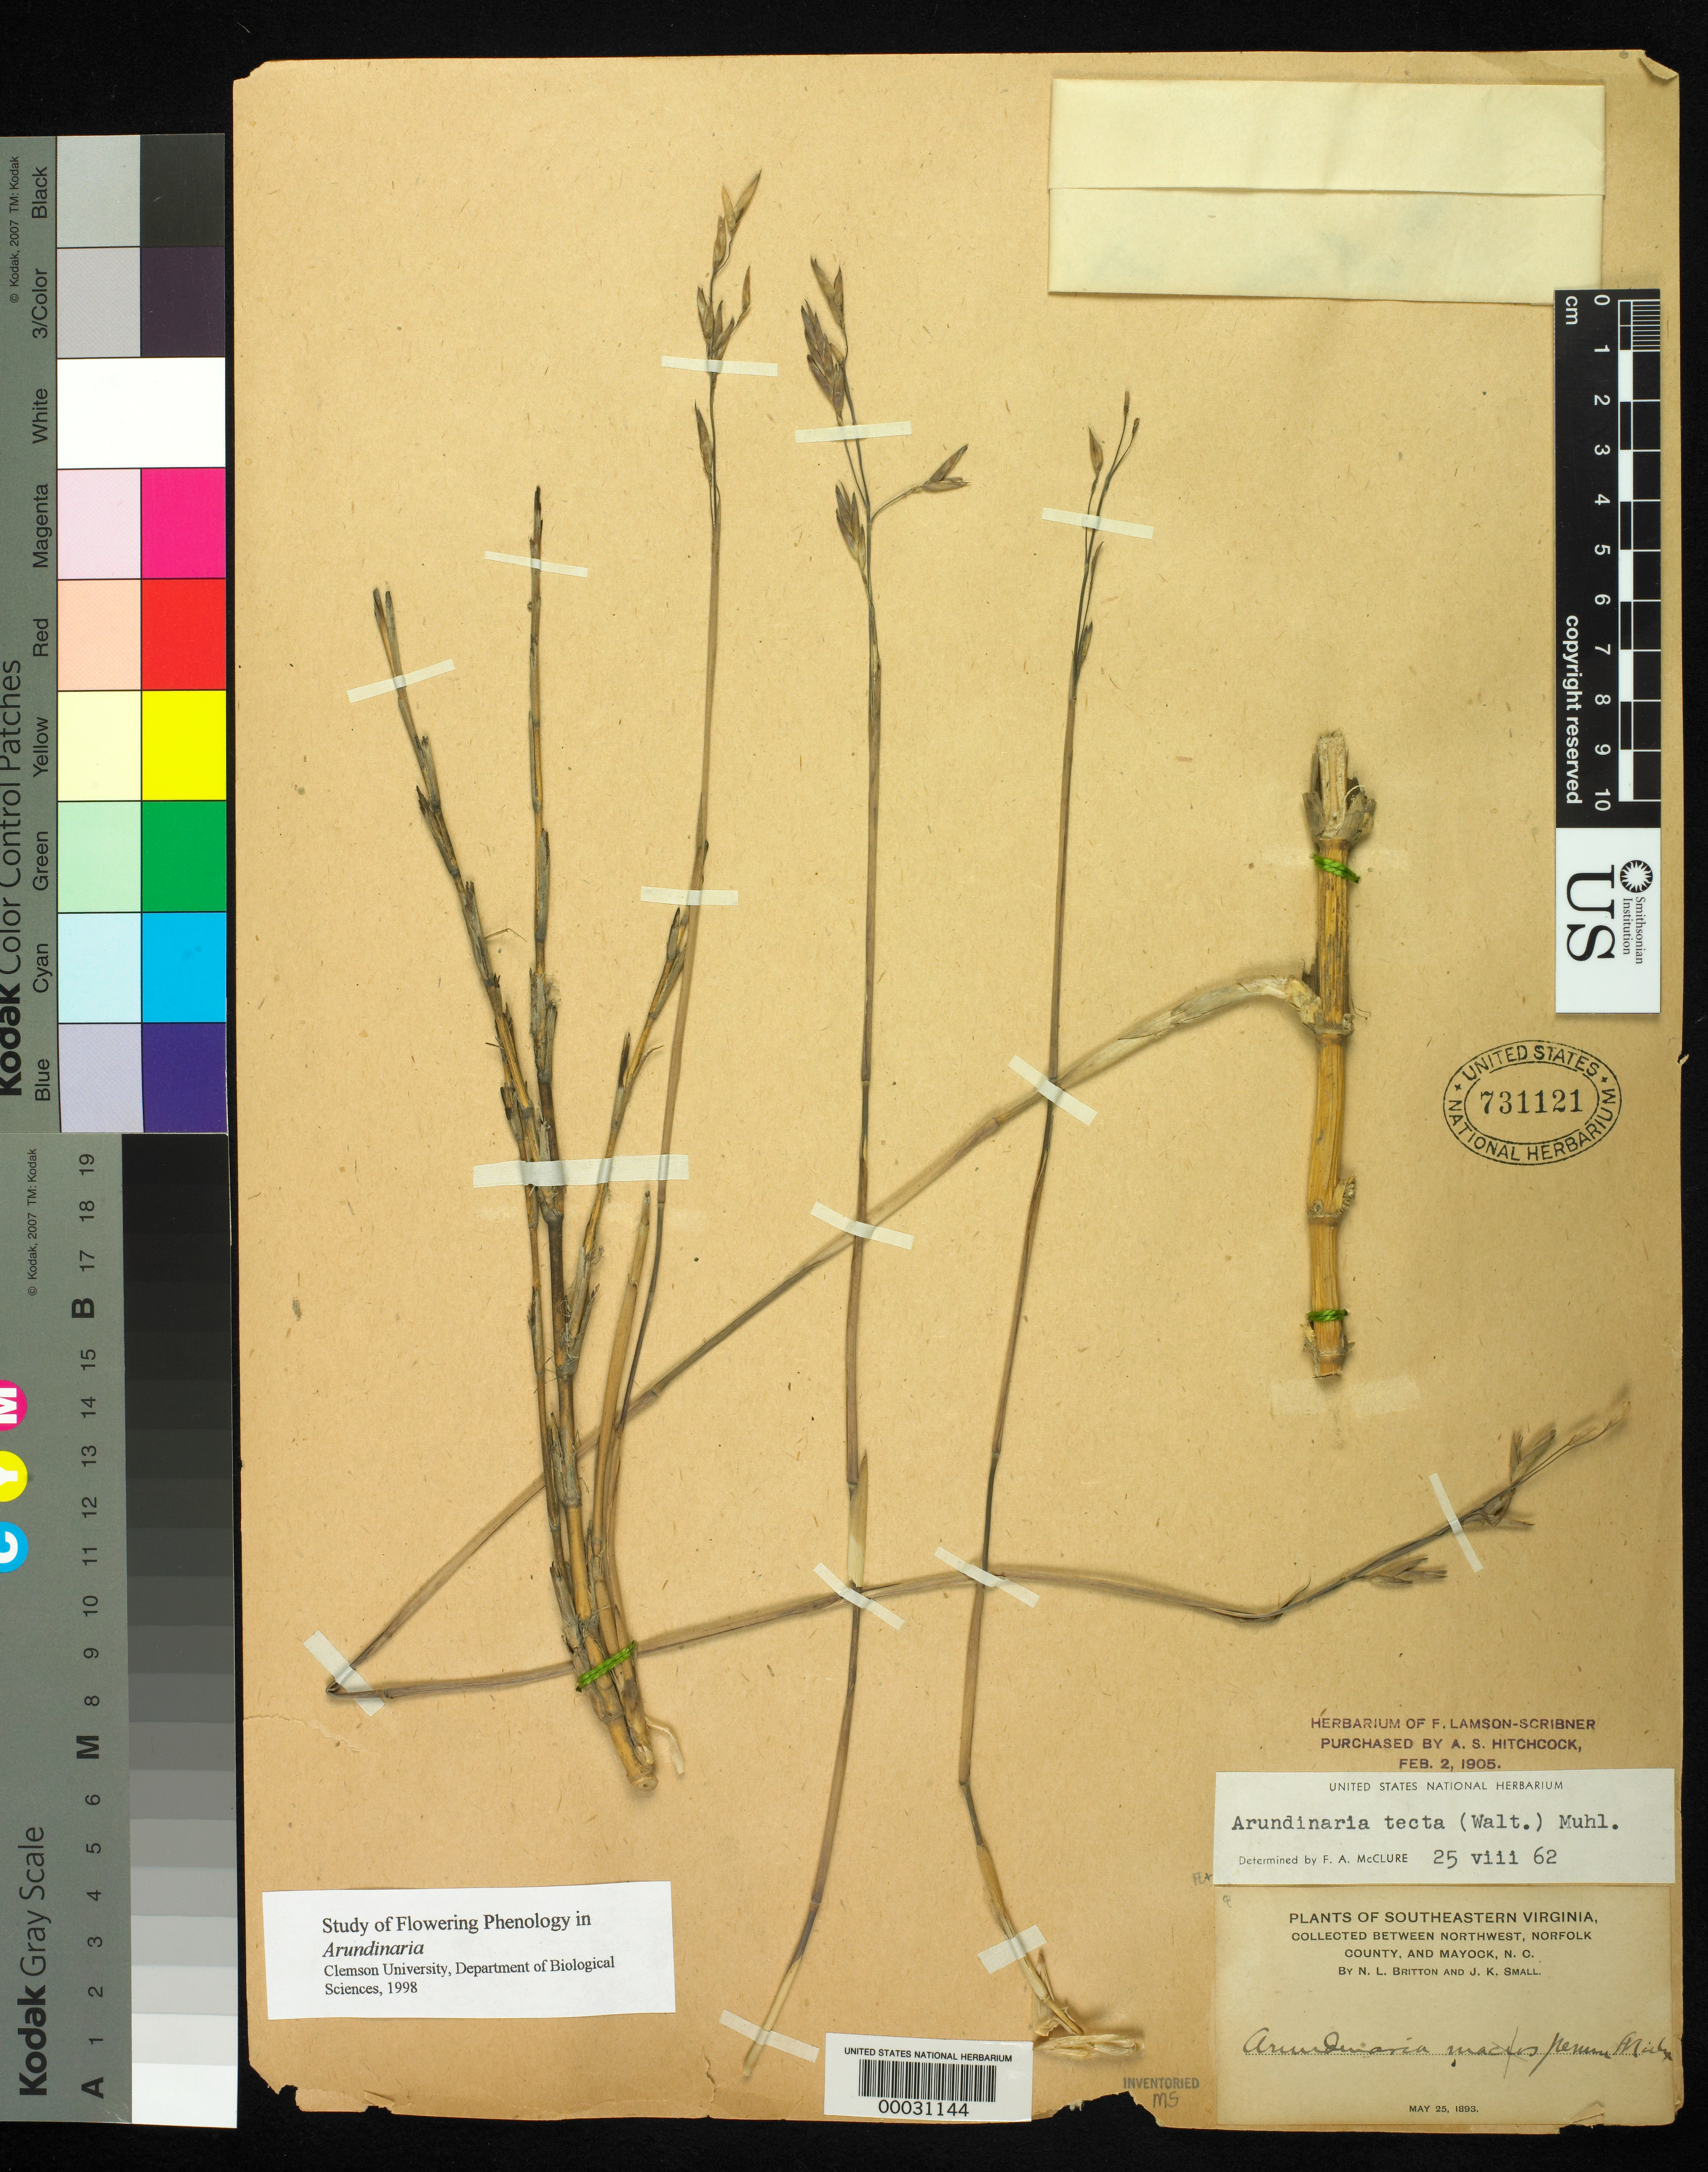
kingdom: Plantae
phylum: Tracheophyta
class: Liliopsida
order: Poales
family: Poaceae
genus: Arundinaria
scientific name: Arundinaria tecta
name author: (Walter) Muhl.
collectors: N. Britton & J. K. Small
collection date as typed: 25 May 1893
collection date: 1893-05-25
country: United States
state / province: Virginia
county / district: City of Norfolk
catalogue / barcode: US 731121